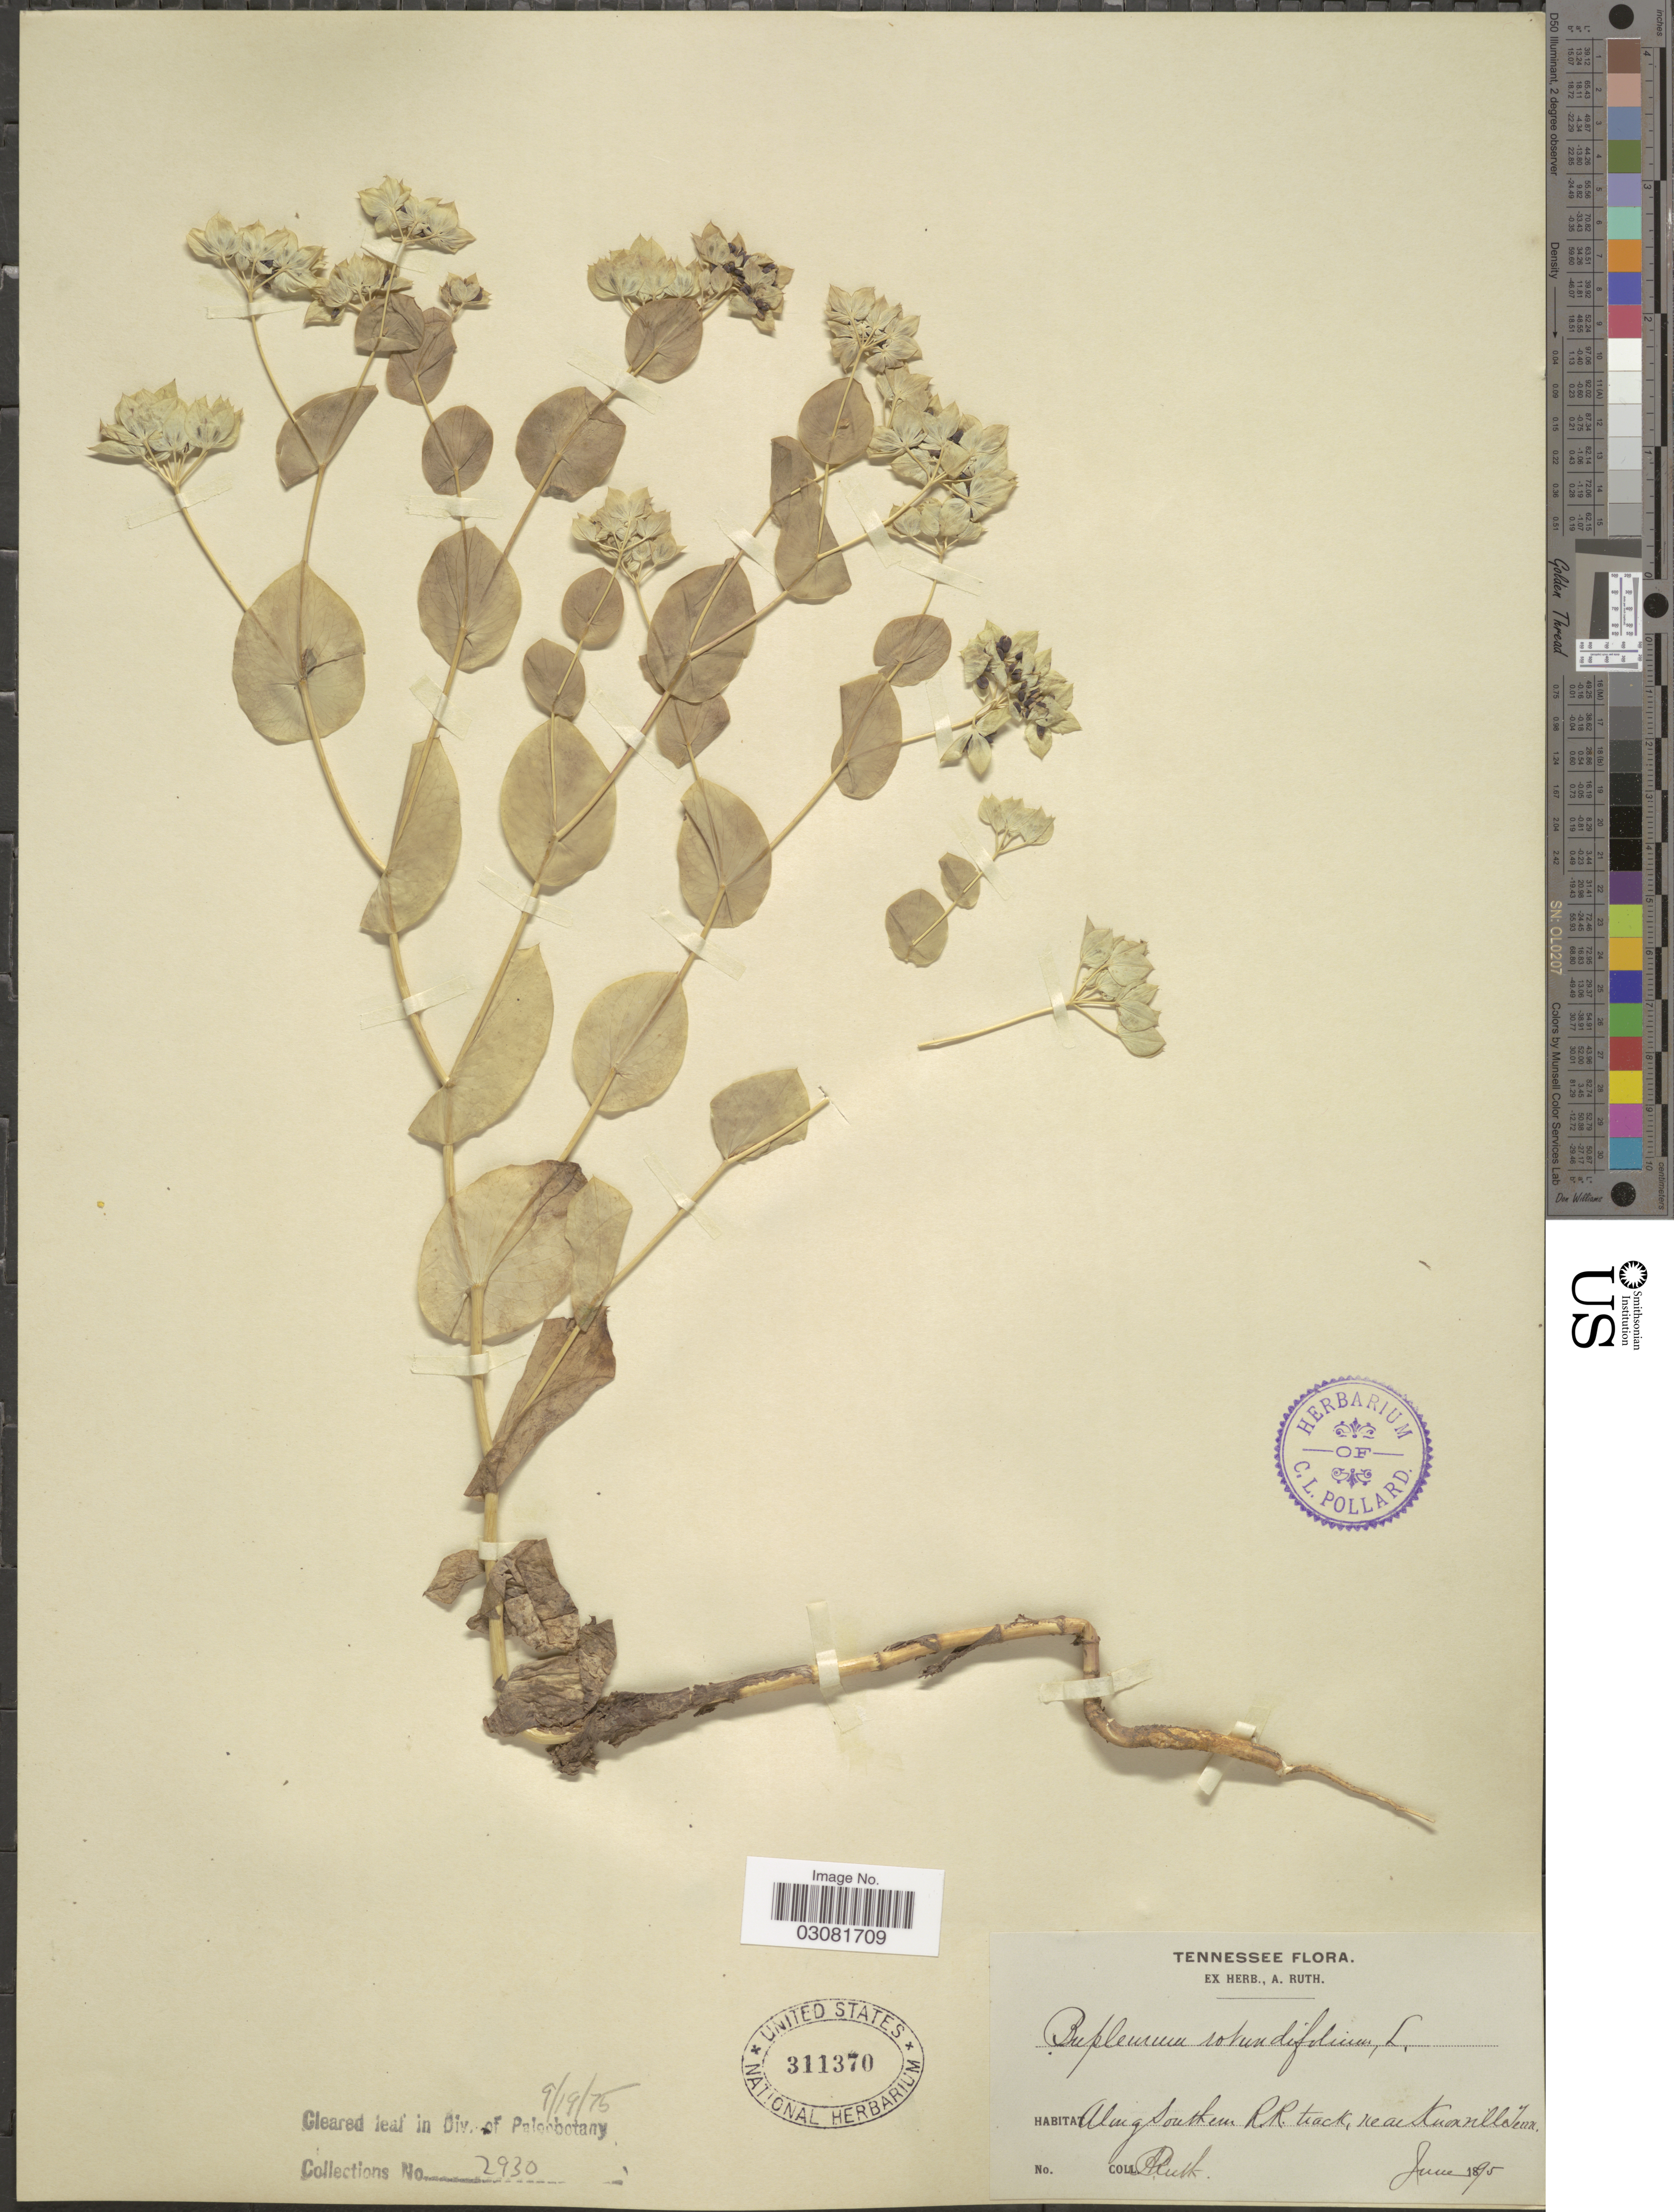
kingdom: Plantae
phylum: Tracheophyta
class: Magnoliopsida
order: Apiales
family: Apiaceae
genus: Bupleurum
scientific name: Bupleurum rotundifolium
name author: L.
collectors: A. Ruth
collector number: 2930?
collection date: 1895-06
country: United States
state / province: Tennessee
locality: Along Southern R.R. track, near Knoxville.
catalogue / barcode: US 311370